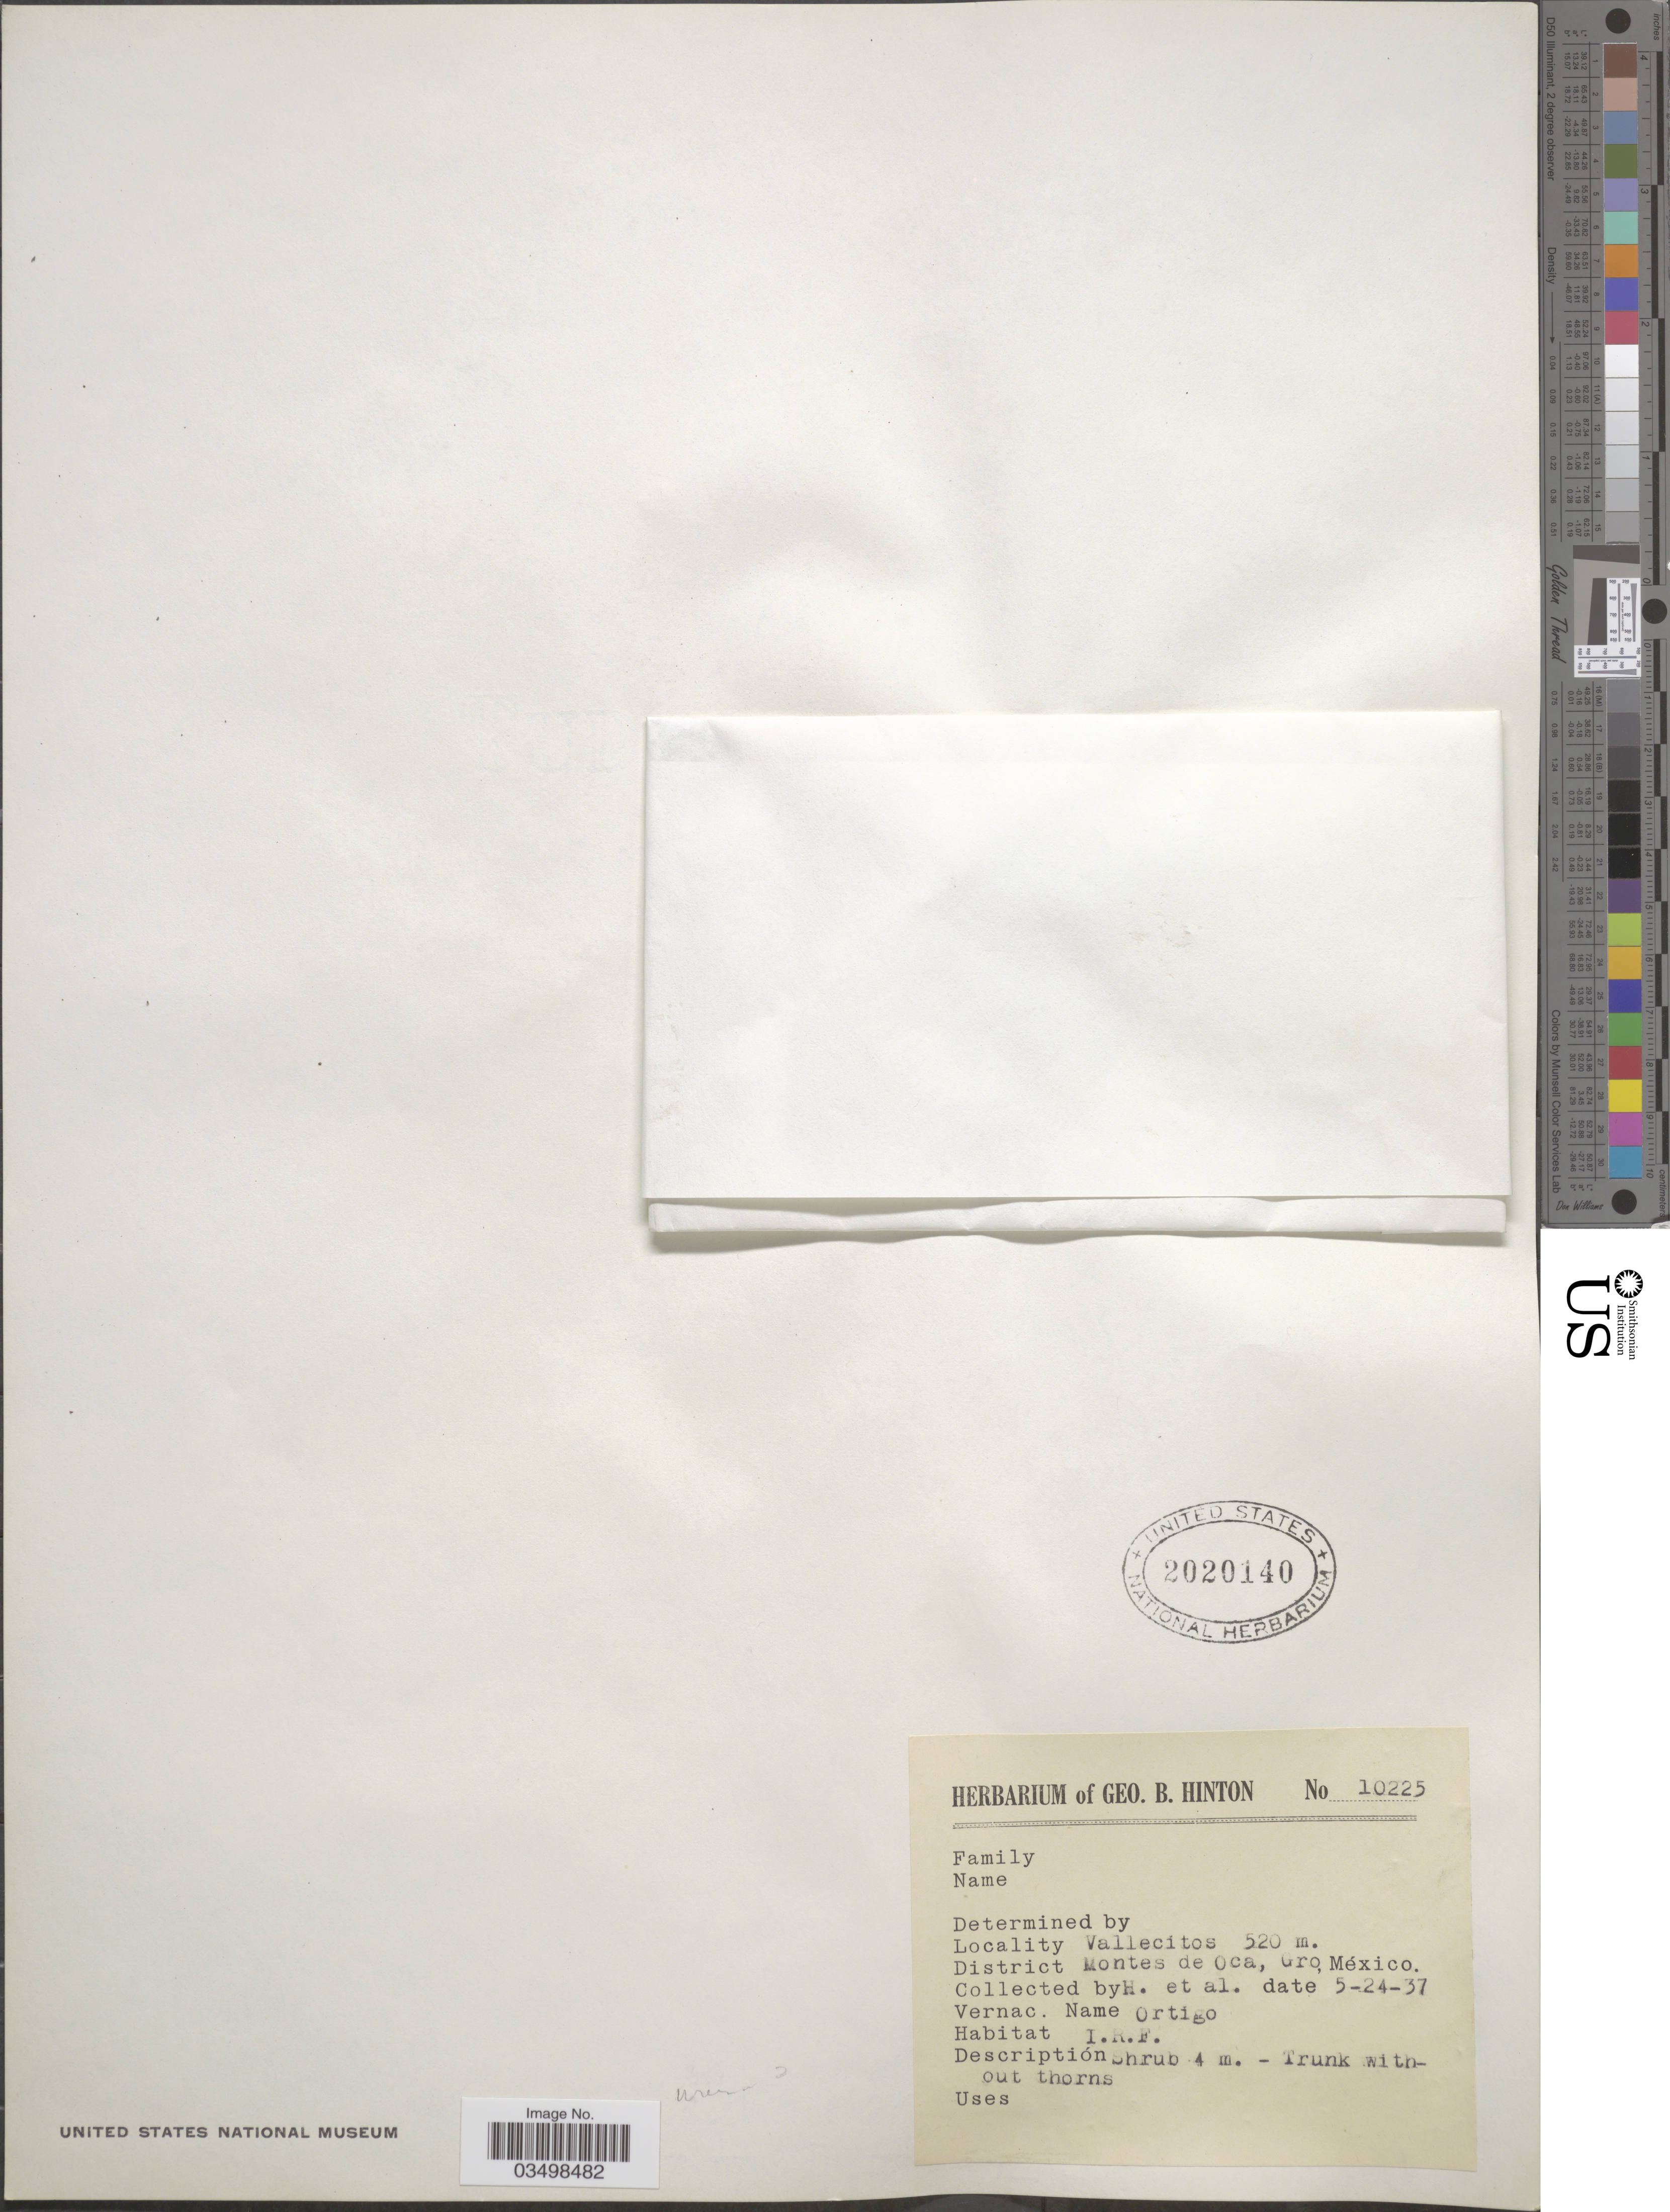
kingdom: Plantae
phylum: Tracheophyta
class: Magnoliopsida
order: Rosales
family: Urticaceae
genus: Urera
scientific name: Urera caracasana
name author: (Jacq.) Gaudich. ex Griseb.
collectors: G. B. Hinton & et al.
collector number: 10225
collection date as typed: Transcribed d/m/y: 24/5/37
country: Mexico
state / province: Guerrero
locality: Vallecitos. District Montes de Oca.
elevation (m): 520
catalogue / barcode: US 2020140